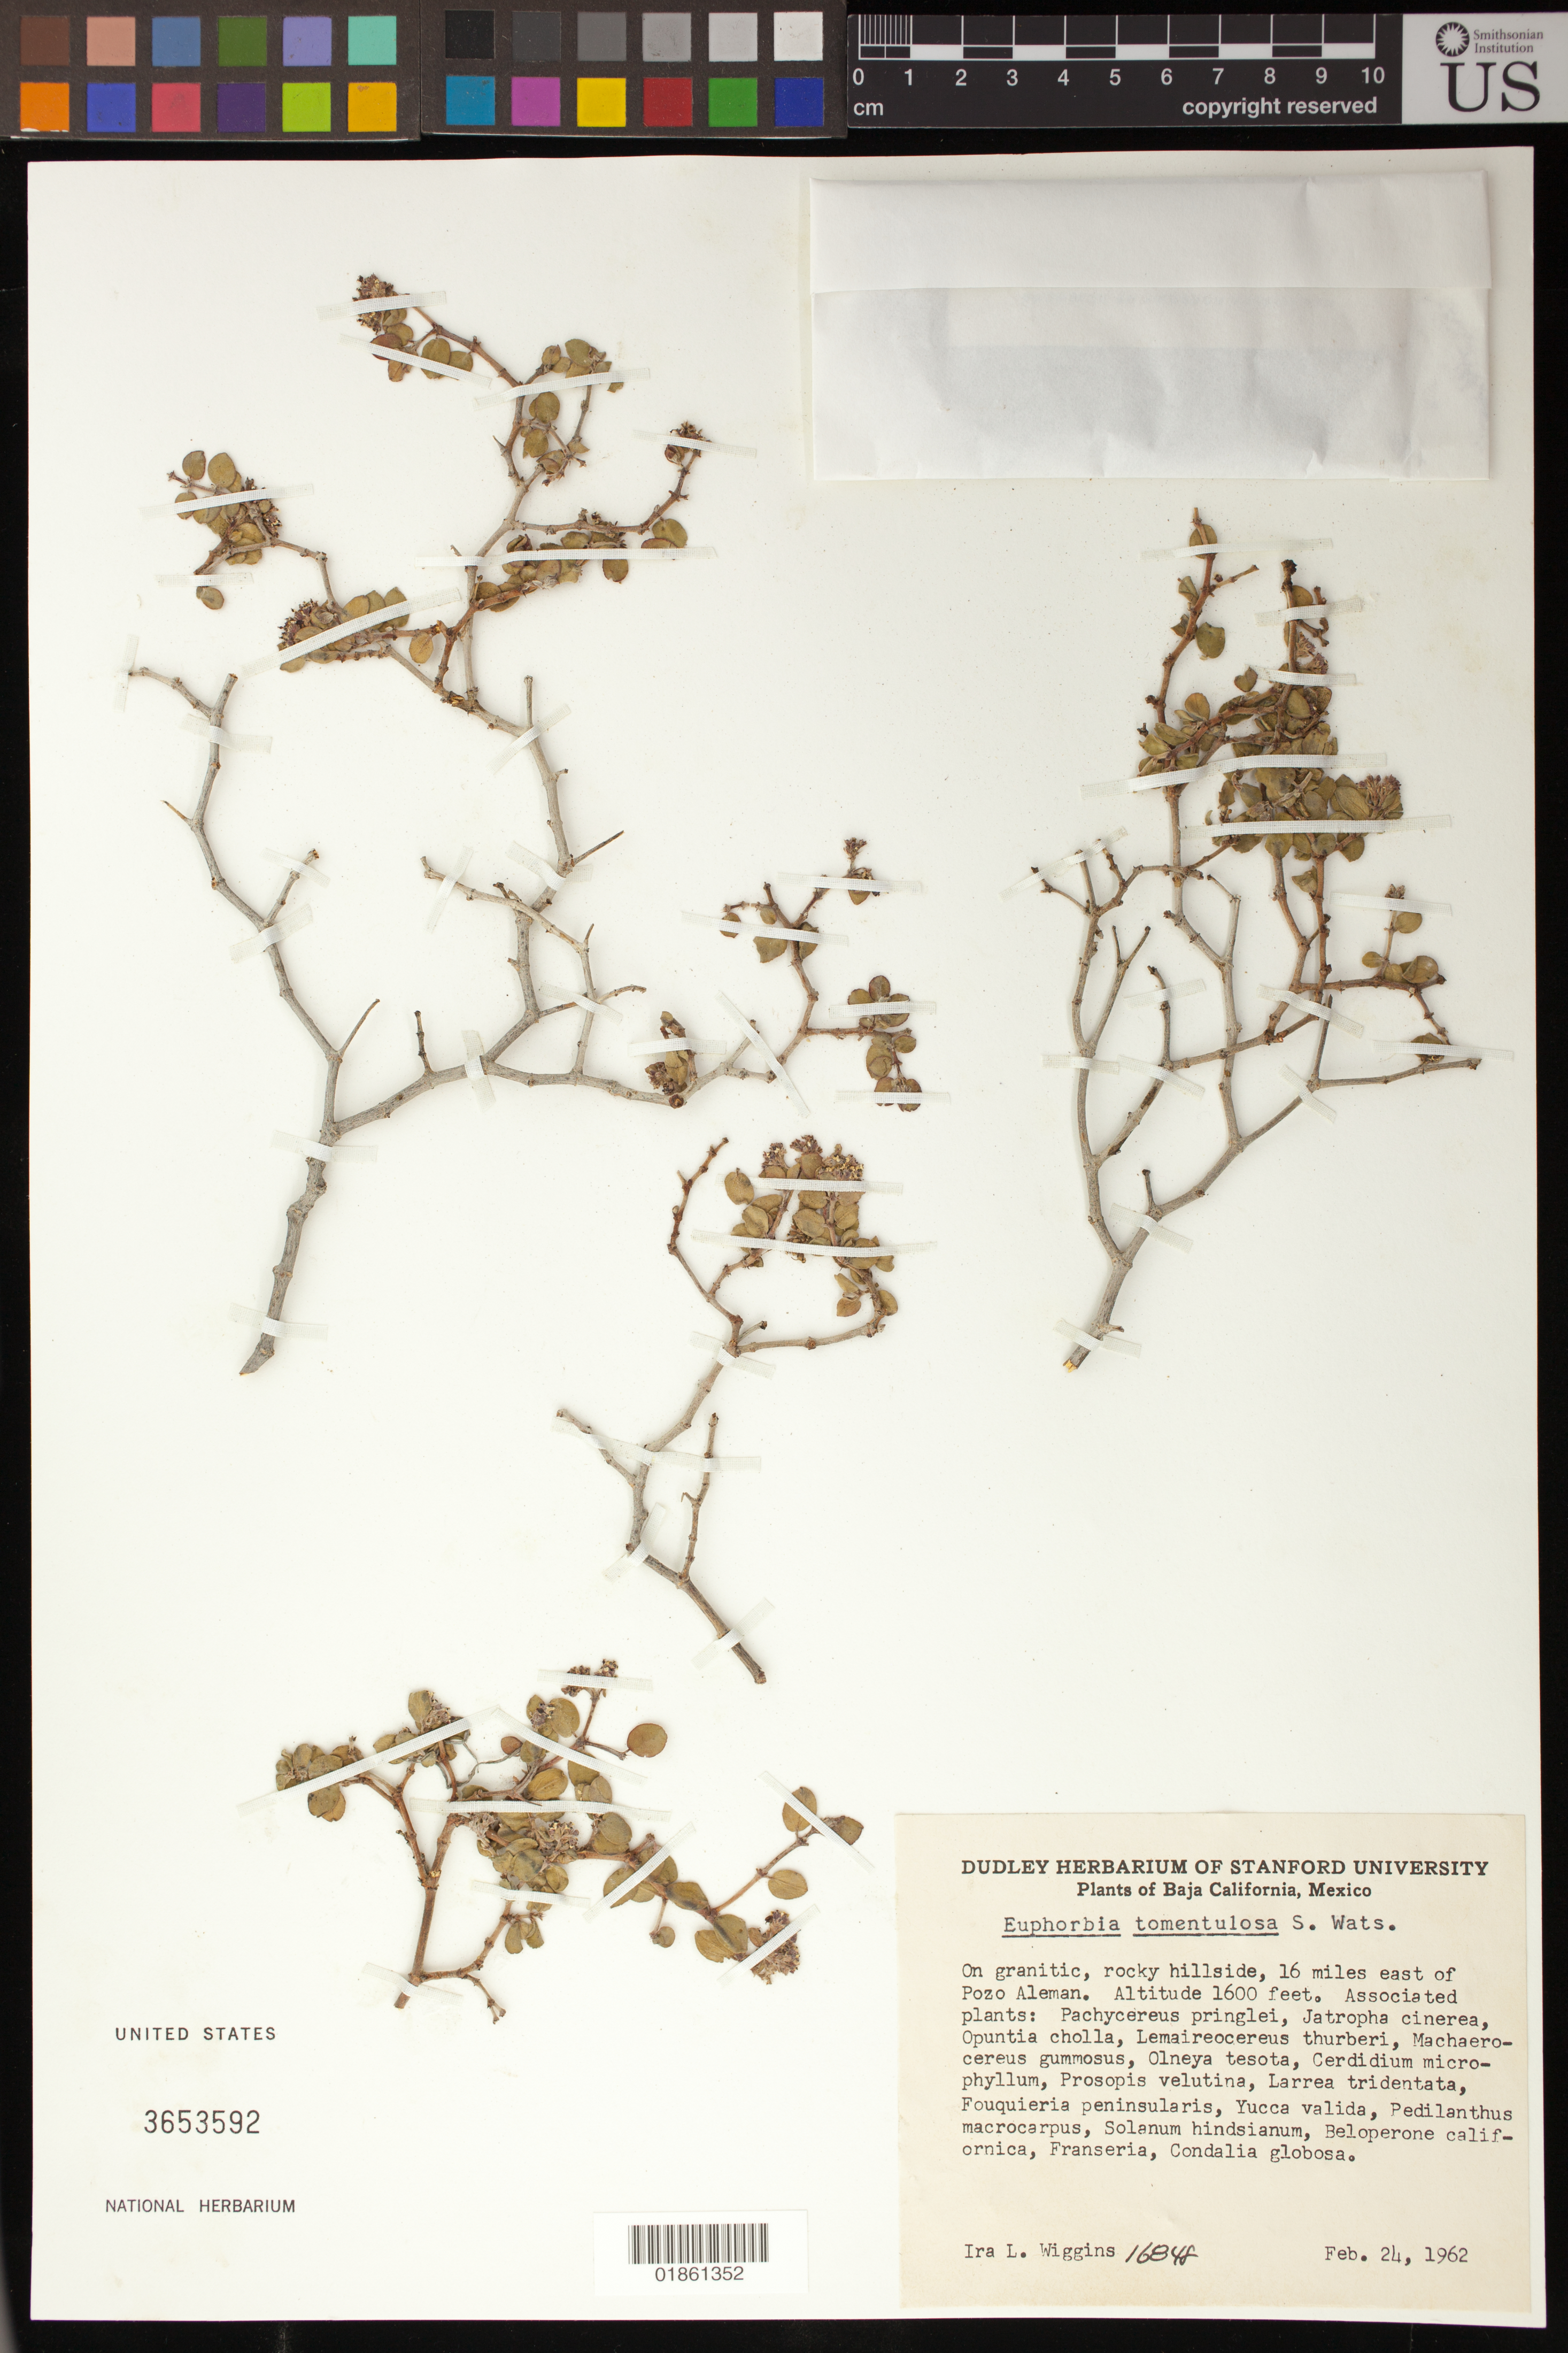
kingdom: Plantae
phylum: Tracheophyta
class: Magnoliopsida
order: Malpighiales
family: Euphorbiaceae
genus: Euphorbia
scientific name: Euphorbia tomentulosa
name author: S. Watson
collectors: I. L. Wiggins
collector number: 16848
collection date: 1962-02-24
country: Mexico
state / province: Baja California Norte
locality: On granitic, rocky hillside, 16 miles east of Pozo Aleman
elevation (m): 488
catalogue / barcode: US 3653592